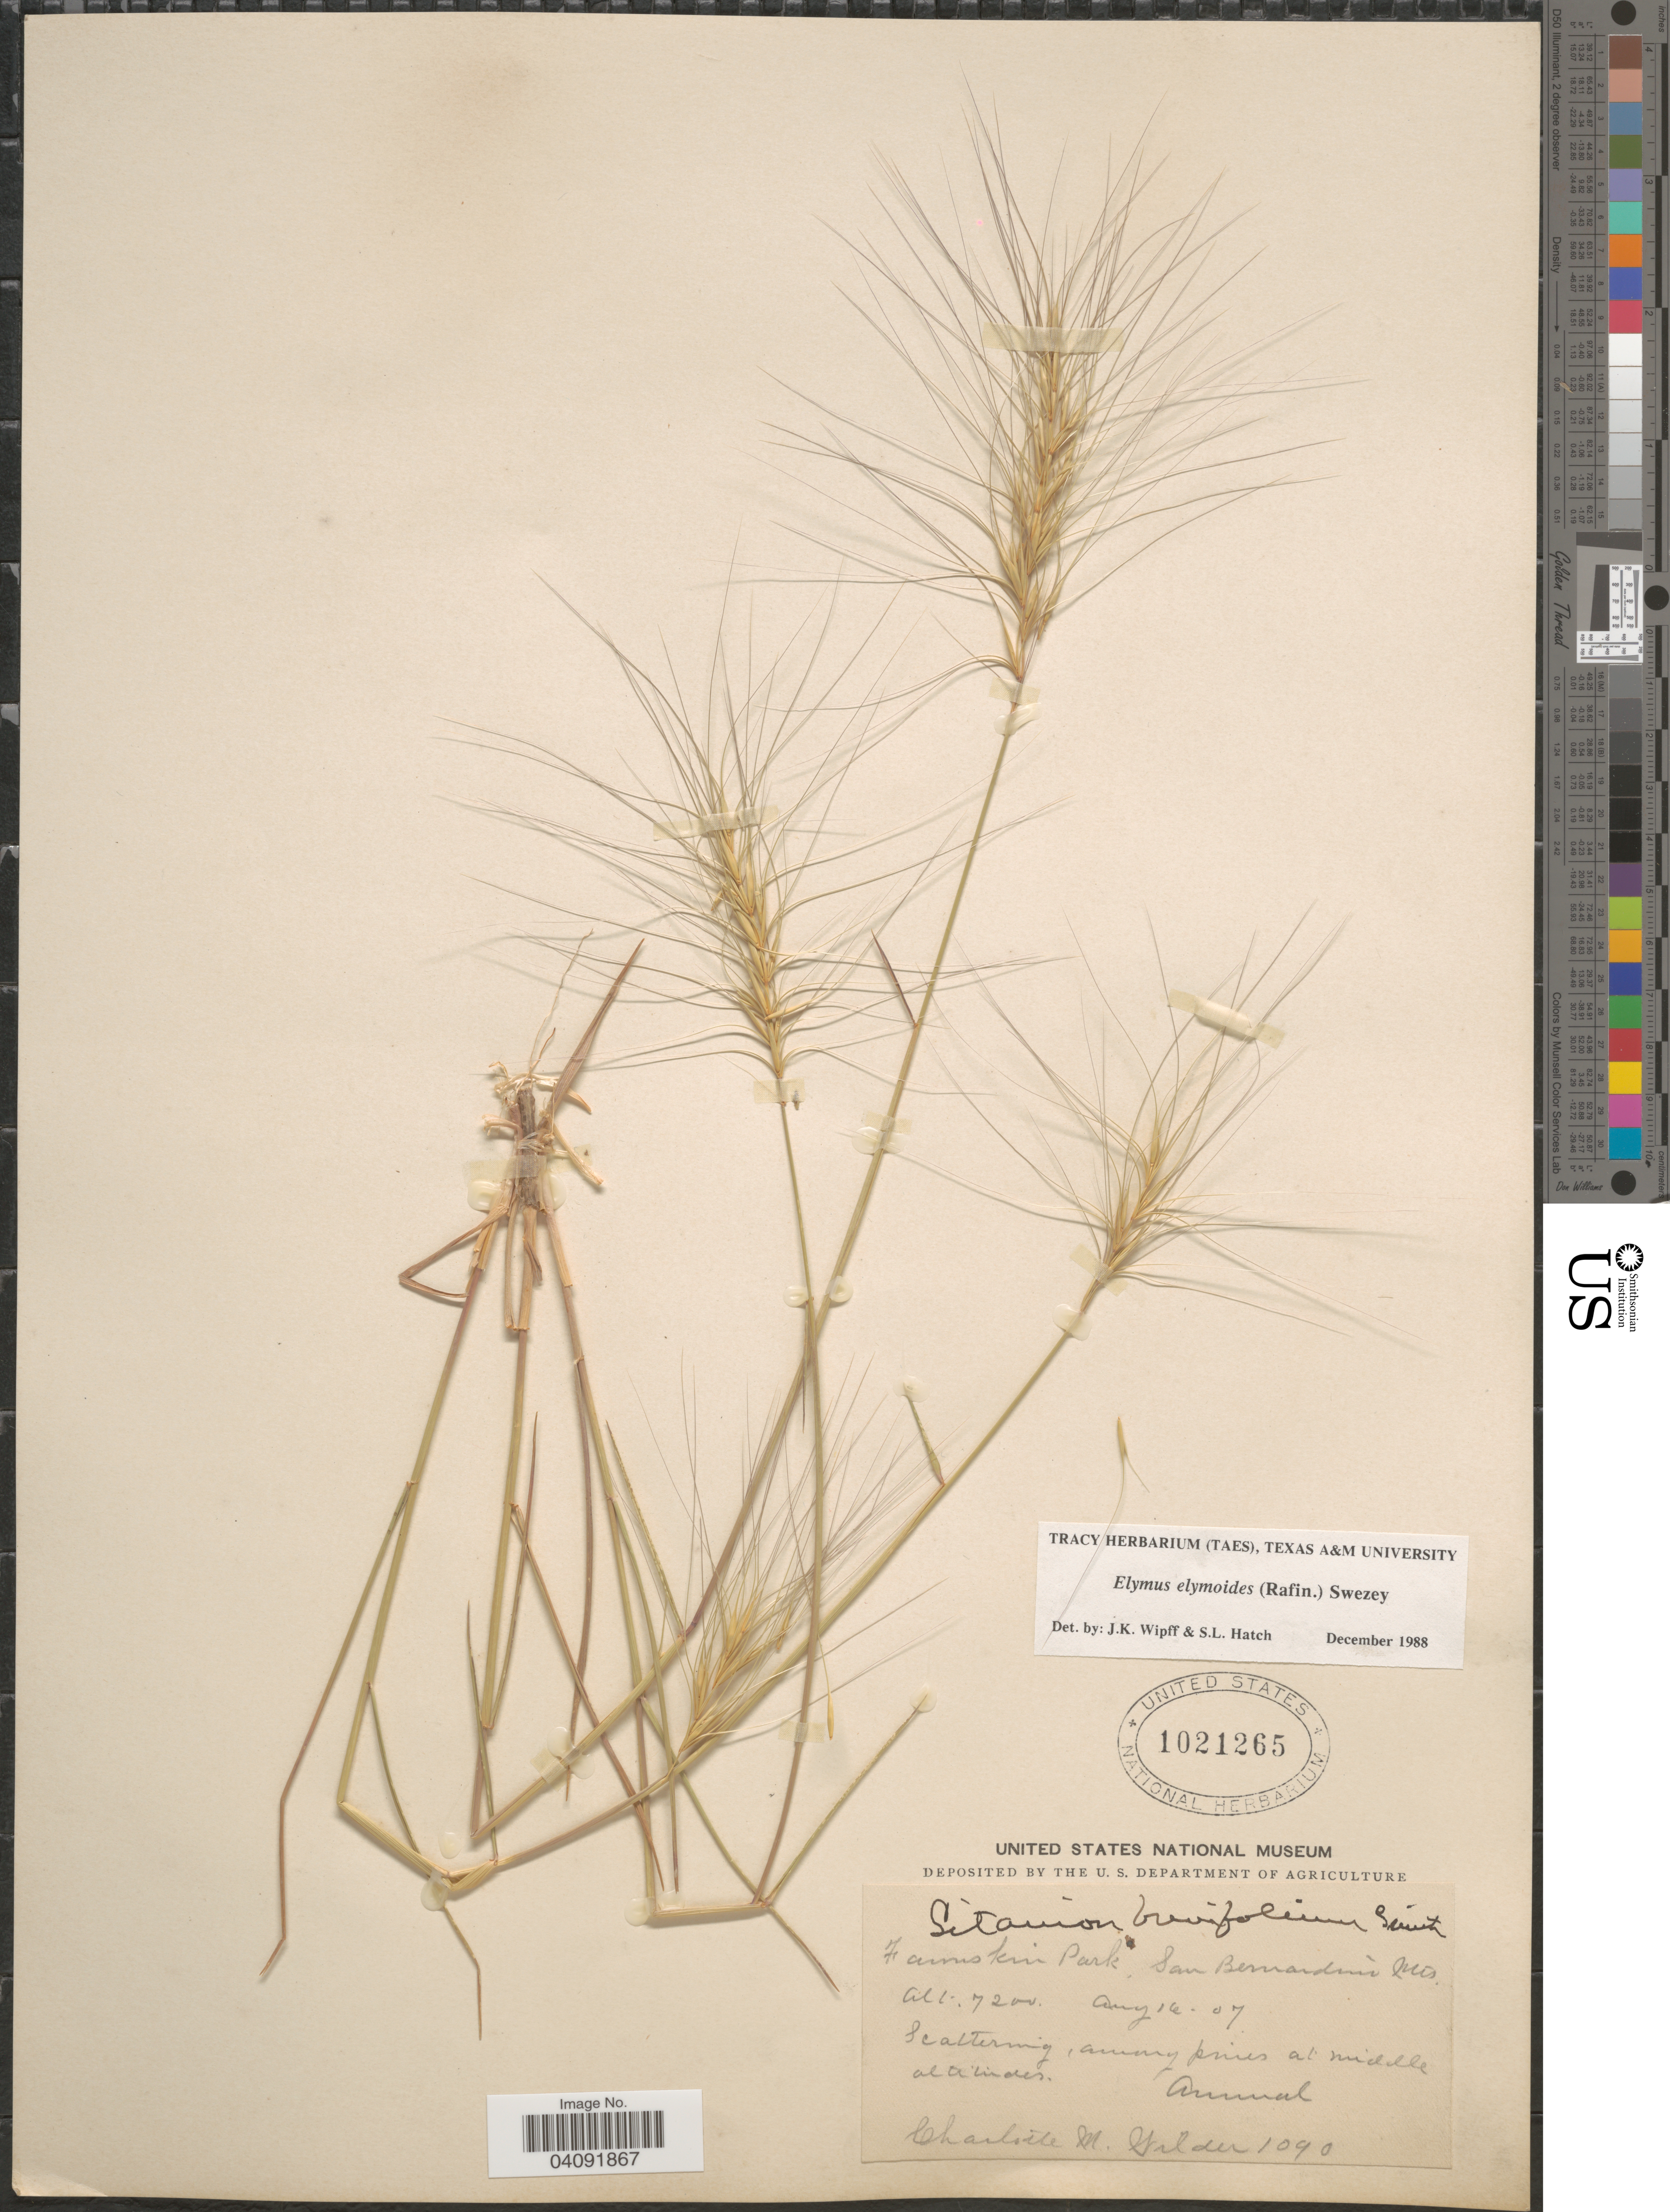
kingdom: Plantae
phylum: Tracheophyta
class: Liliopsida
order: Poales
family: Poaceae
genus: Elymus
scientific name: Elymus elymoides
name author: (Raf.) Swezey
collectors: C. Wilder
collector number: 1090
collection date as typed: Transcribed d/m/y: 16/8/7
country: United States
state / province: California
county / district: San Bernardino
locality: Farmskin Park, San Bernardino Mts.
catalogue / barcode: US 1021265